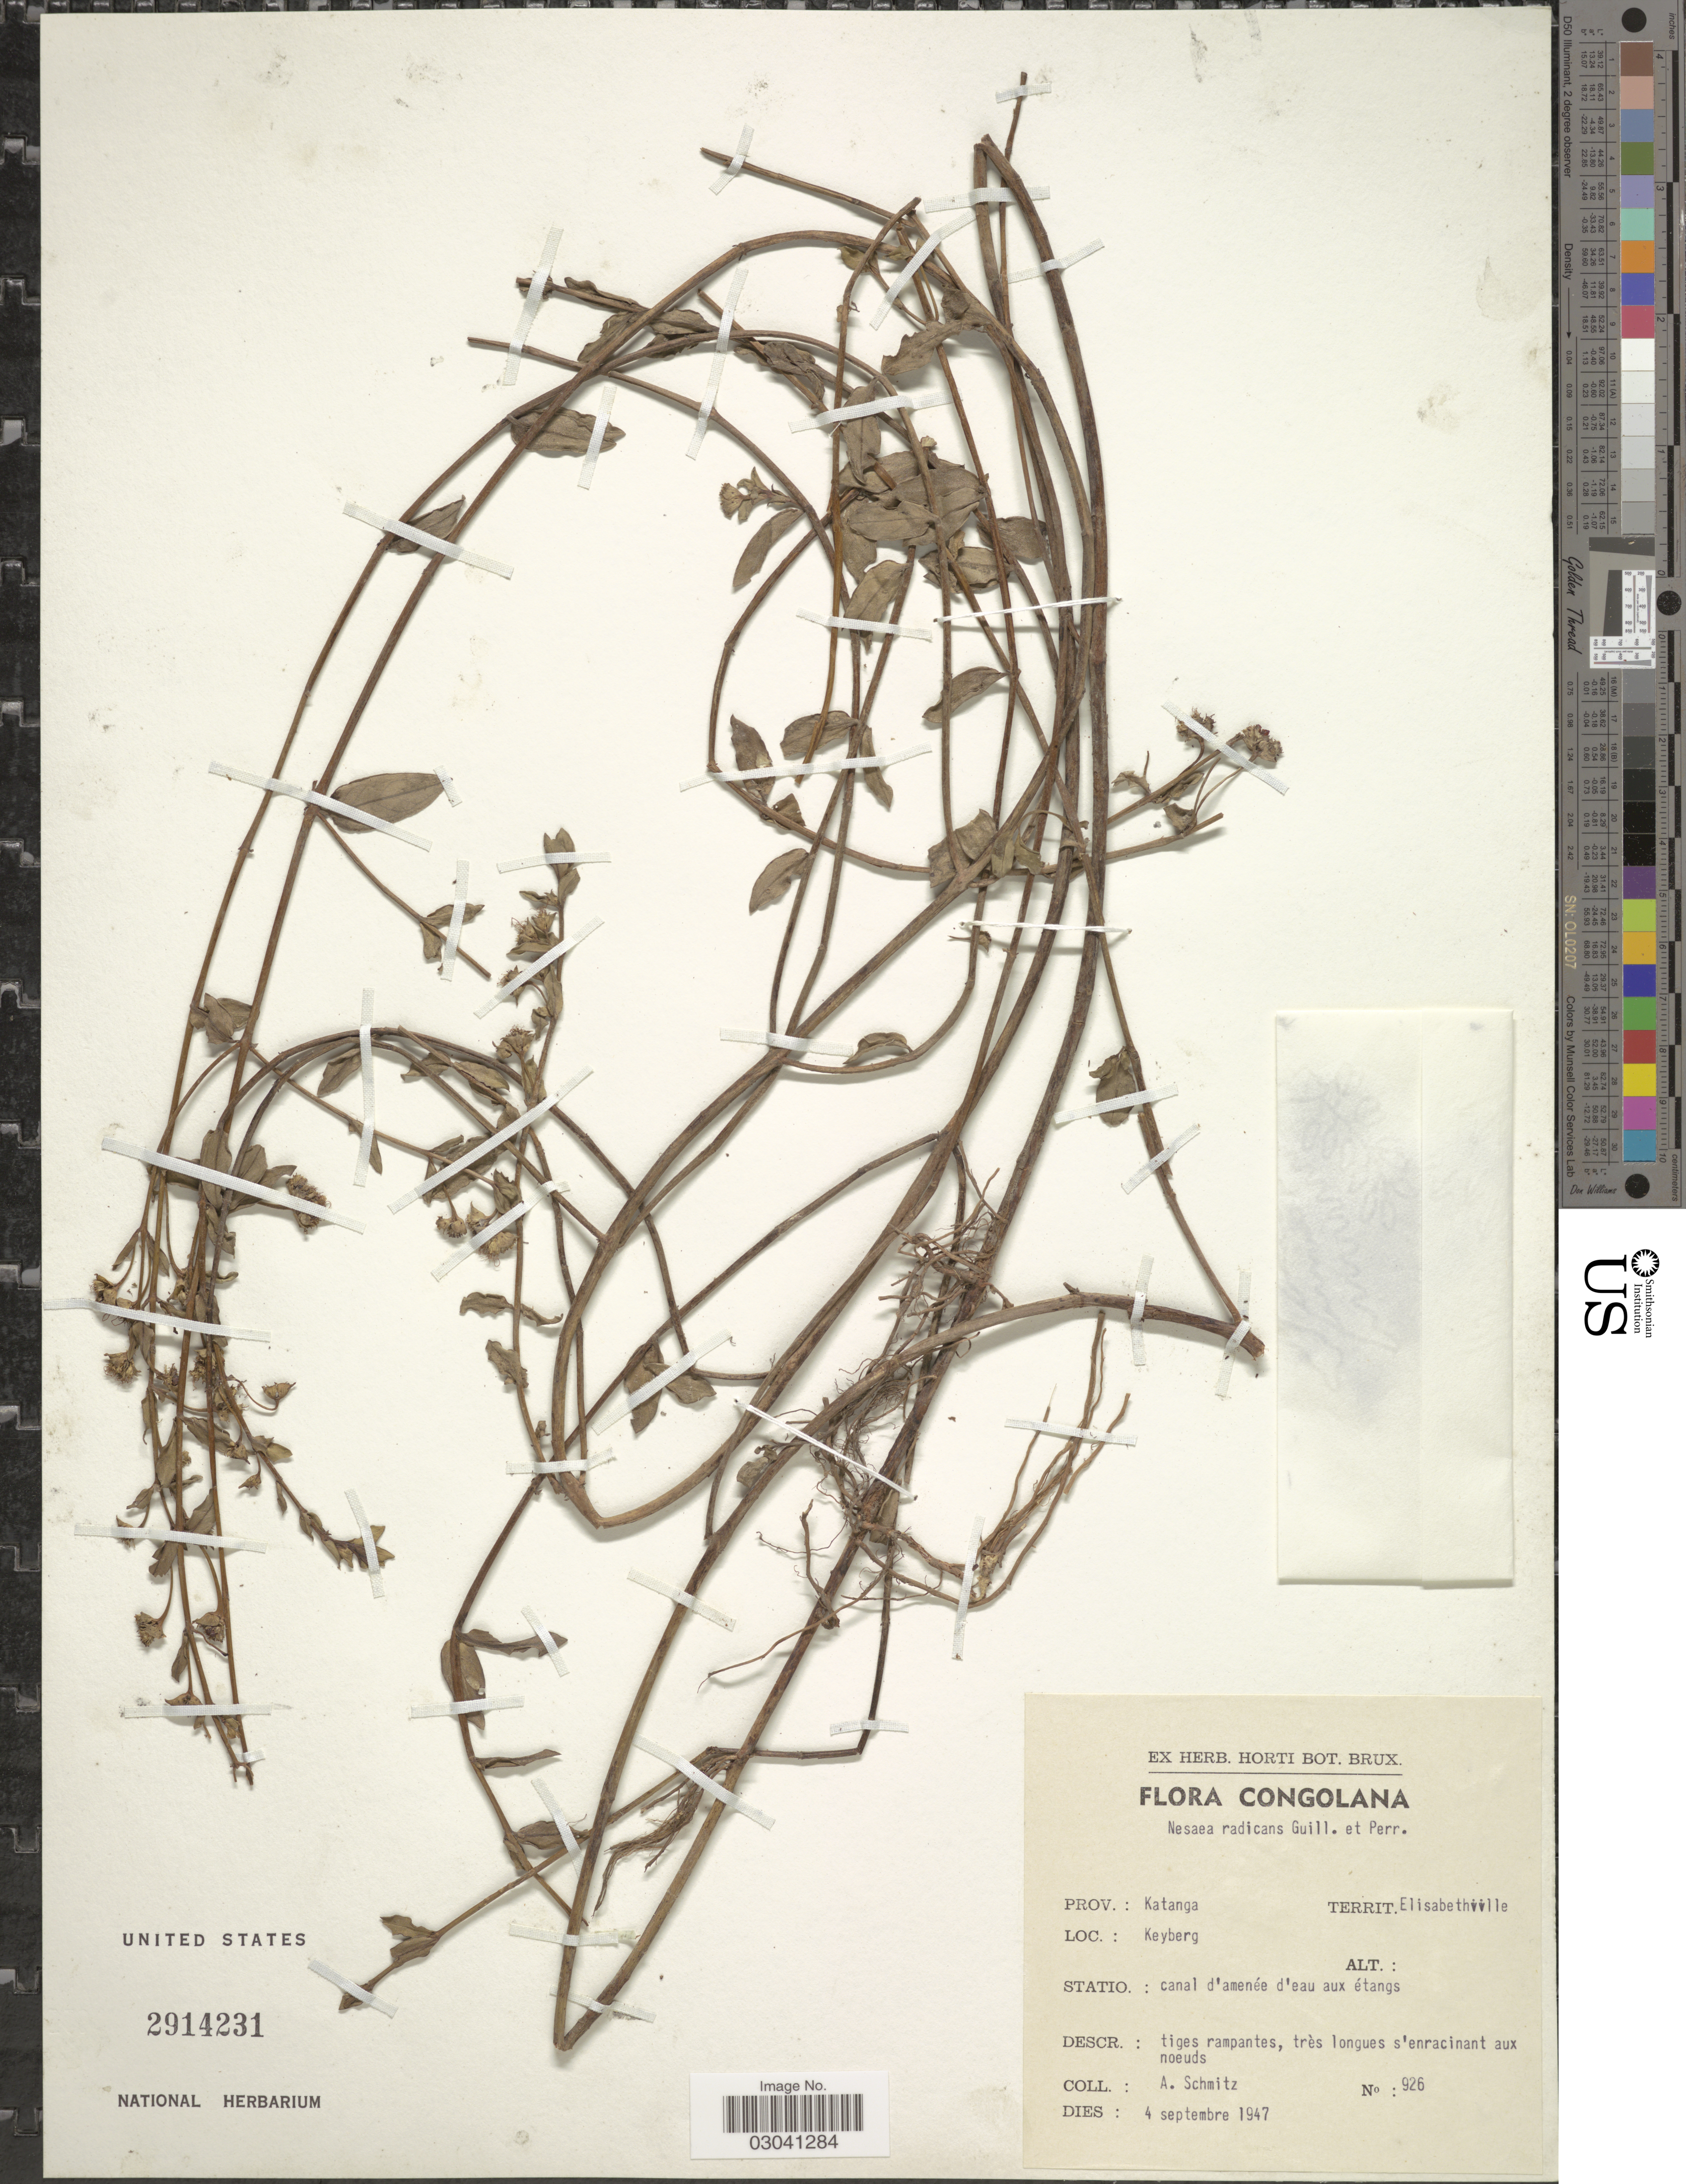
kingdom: Plantae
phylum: Tracheophyta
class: Magnoliopsida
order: Myrtales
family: Lythraceae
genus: Ammannia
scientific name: Ammannia radicans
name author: (Guill. & Perr.) S.A. Graham & Gandhi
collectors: A. Schmitz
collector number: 926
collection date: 1947-09-04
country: Congo, Democratic Republic of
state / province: Haut-Katanga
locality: Territ. Elisabethville, Keyberg.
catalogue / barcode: US 2914231